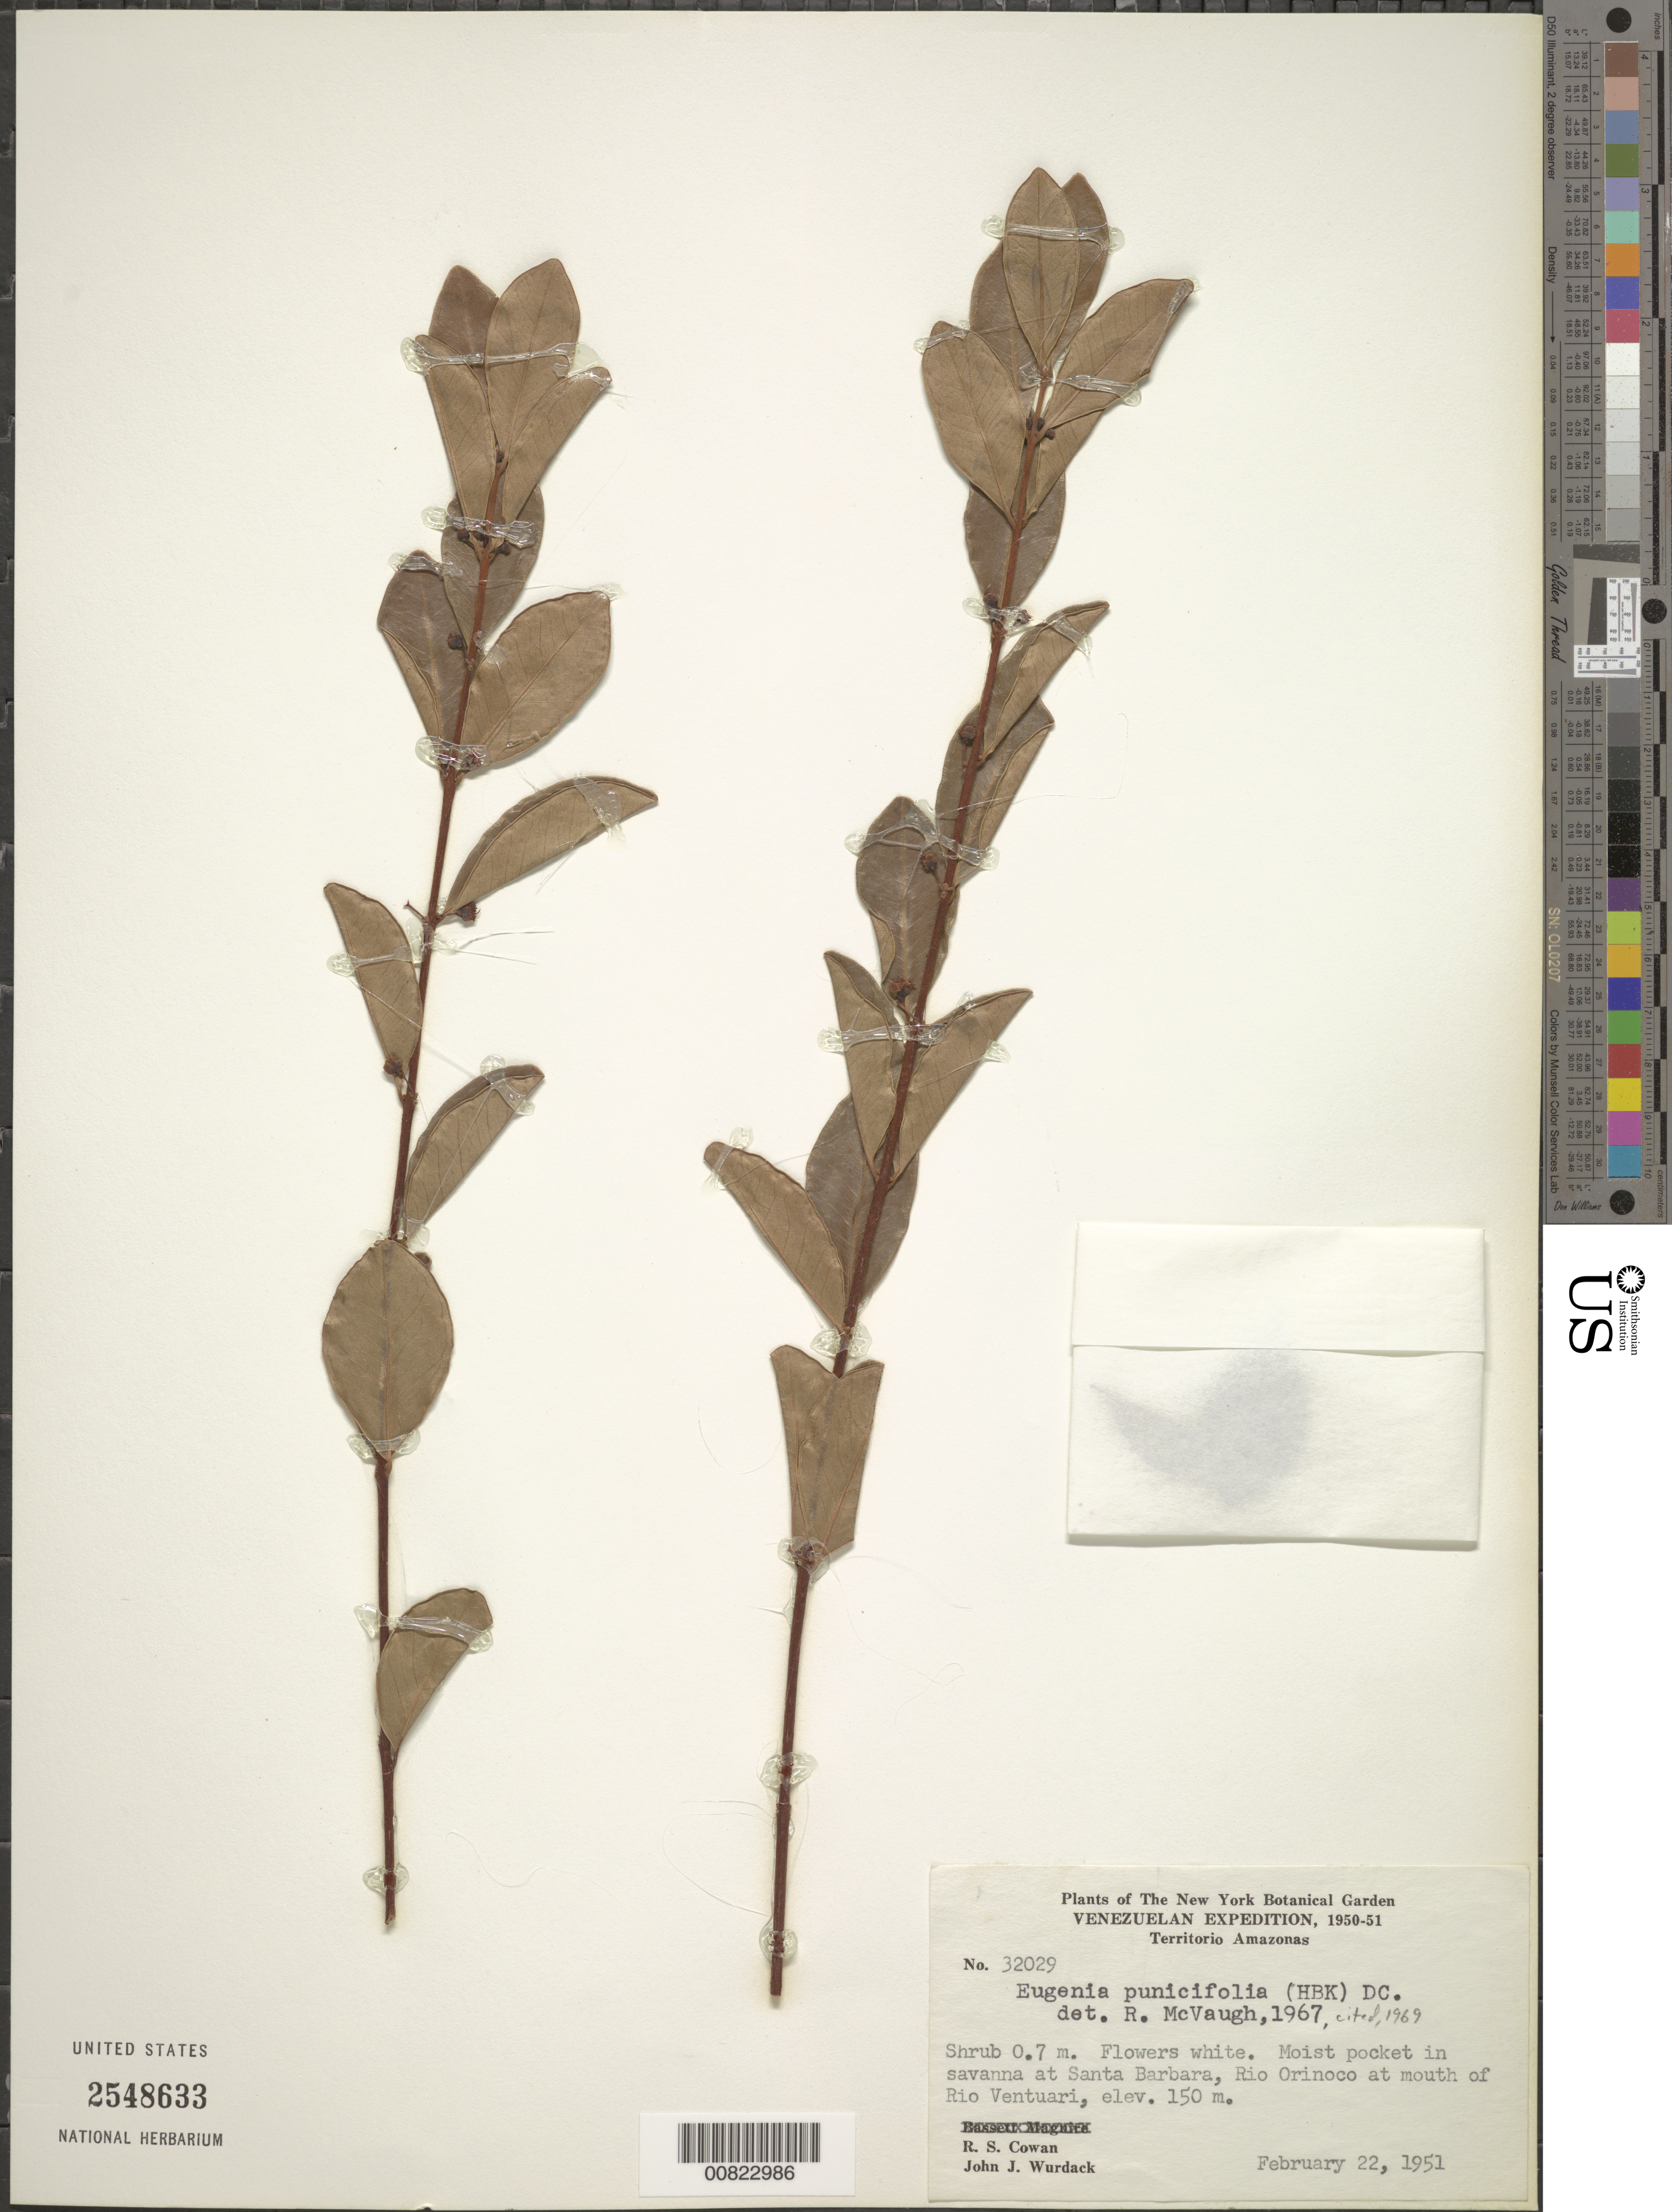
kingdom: Plantae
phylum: Tracheophyta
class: Magnoliopsida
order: Myrtales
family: Myrtaceae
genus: Eugenia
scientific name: Eugenia punicifolia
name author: (Kunth) DC.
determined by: McVaugh, R.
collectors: R. S. Cowan & J. J. Wurdack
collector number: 32029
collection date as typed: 22-Feb-51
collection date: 1951-02-22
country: Venezuela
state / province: Amazonas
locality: Santa Barbara, Río Orinoco, at mouth of Río Ventuari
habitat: Moist pocket in savanna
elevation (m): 150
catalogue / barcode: US 2548633